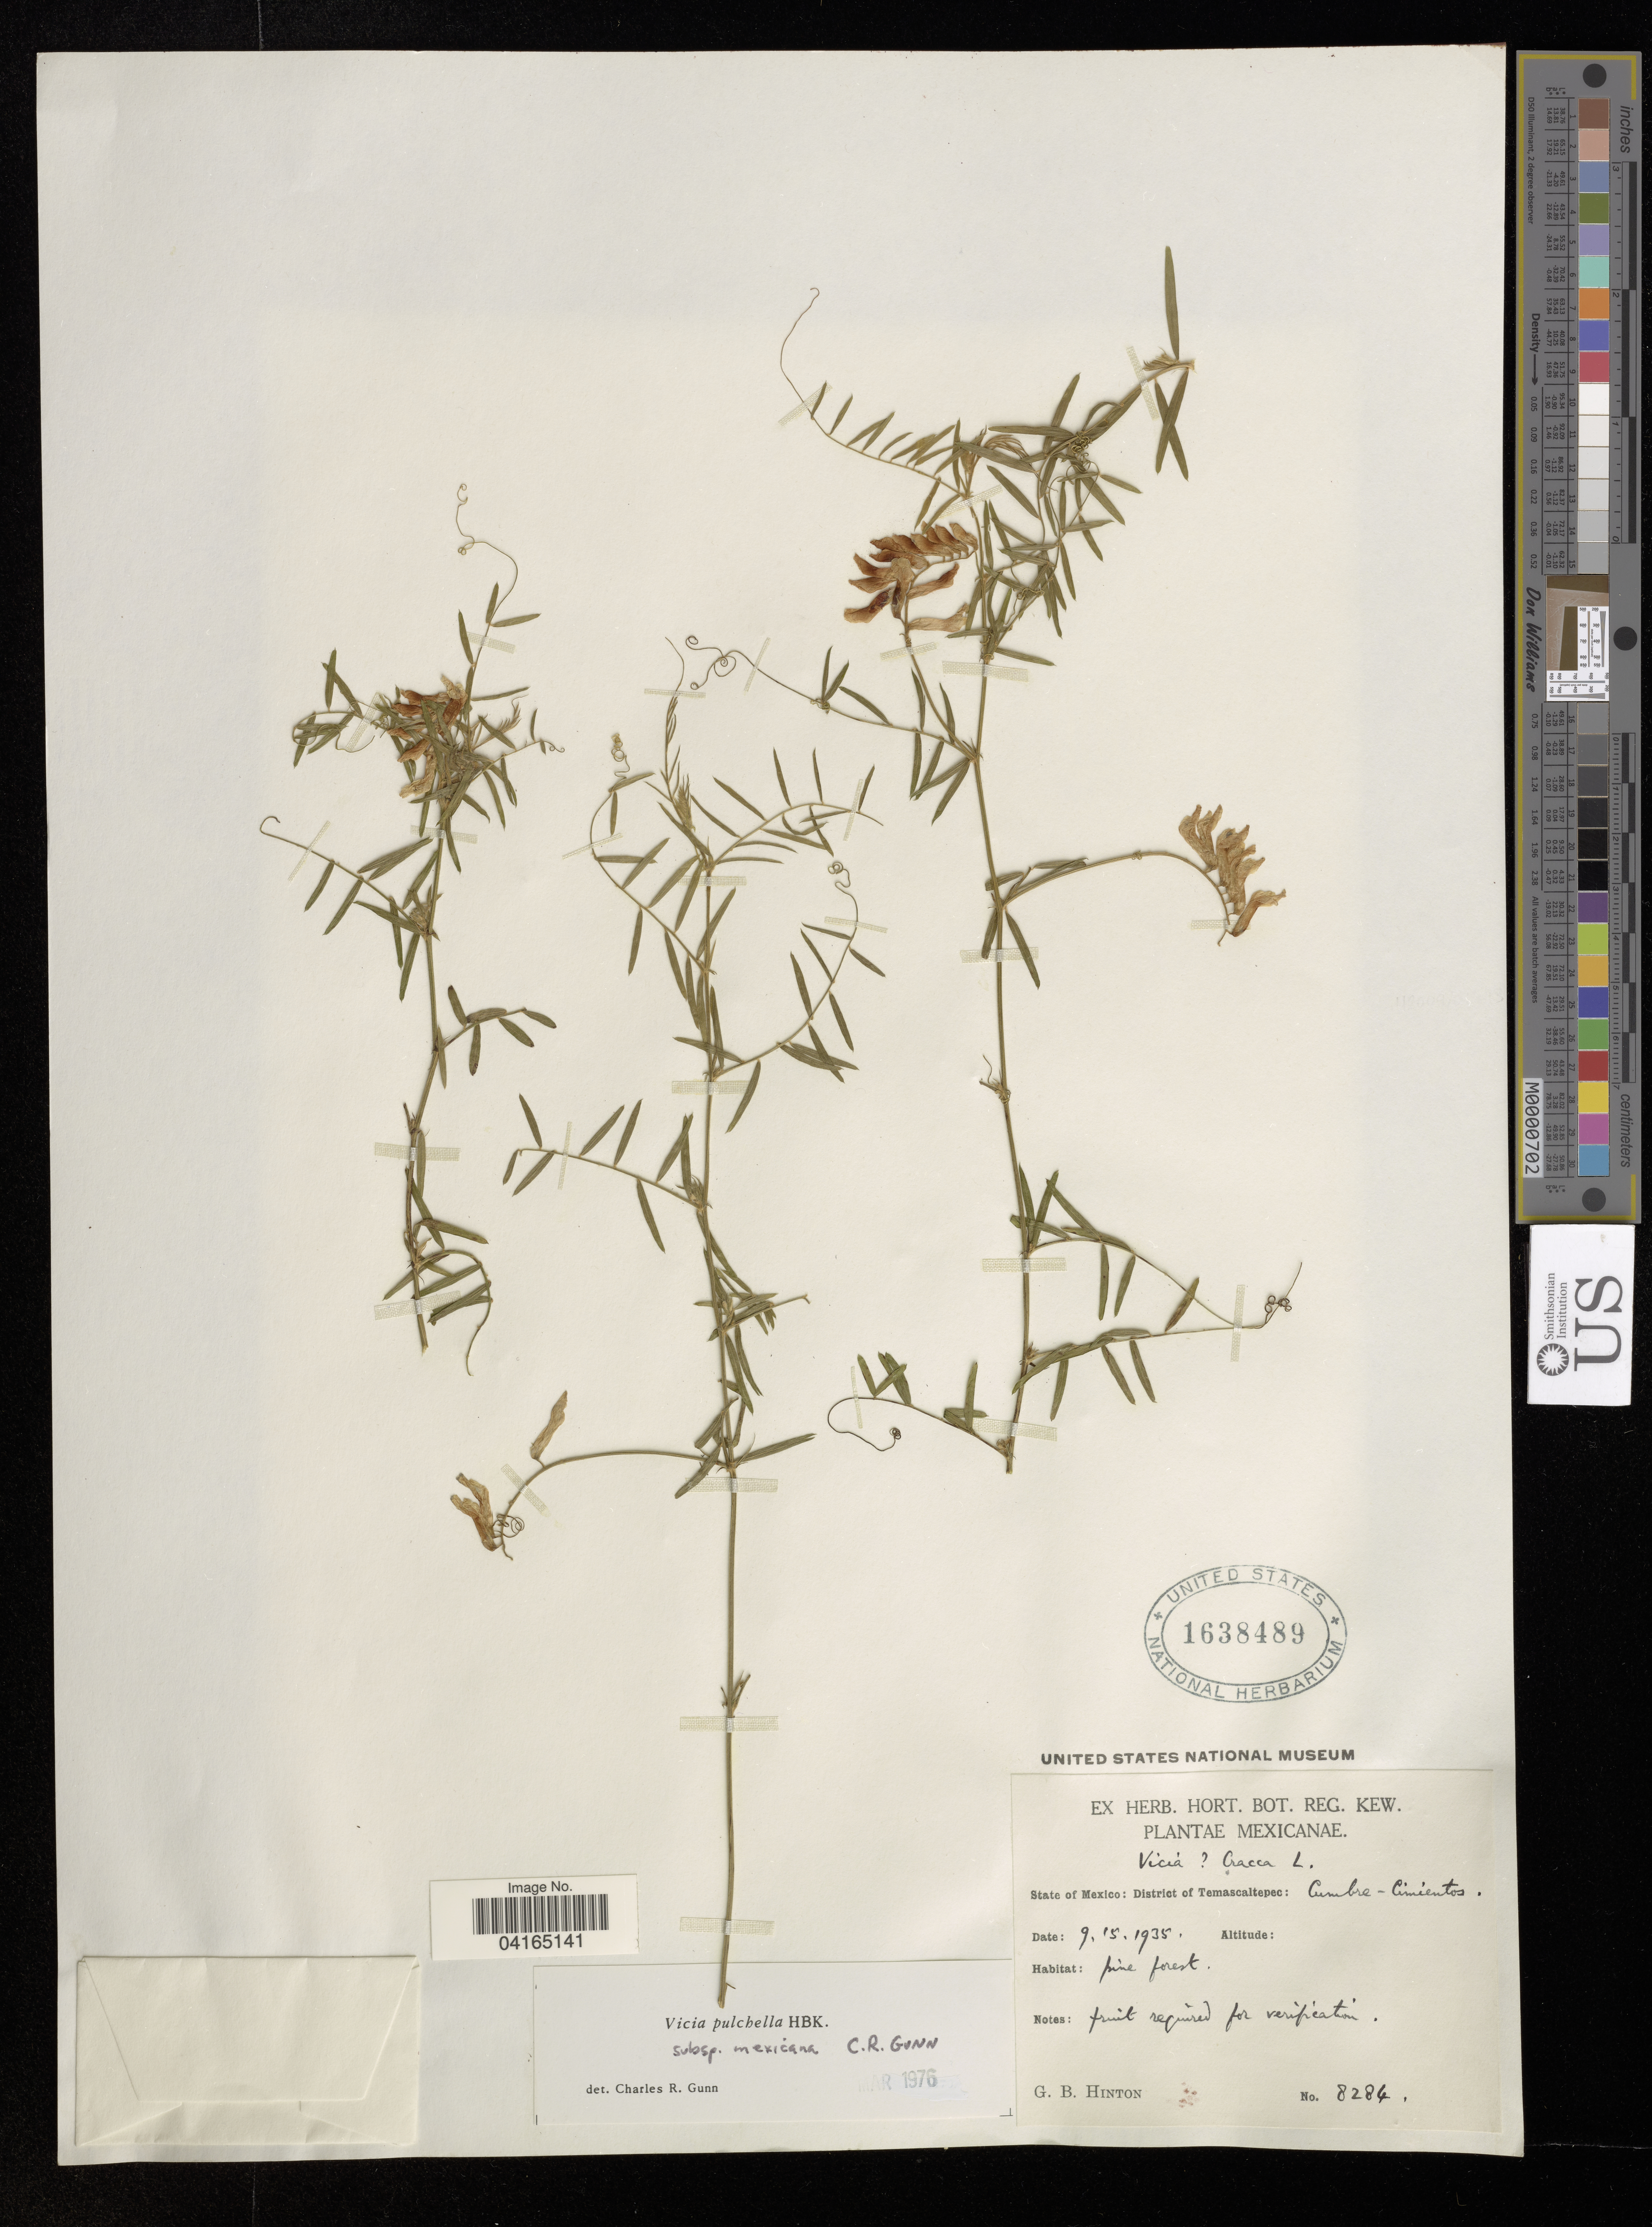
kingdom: Plantae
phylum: Tracheophyta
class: Magnoliopsida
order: Fabales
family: Fabaceae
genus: Vicia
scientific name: Vicia pulchella subsp. mexicana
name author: (Hemsl.) C.R. Gunn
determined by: Hechenleitner, Paulina, RBG Edinburgh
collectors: G. B. Hinton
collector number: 8284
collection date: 1935-09-15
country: Mexico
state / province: México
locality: District of Temascaltepec: Cumbre-Cimientos.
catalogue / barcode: US 1638489